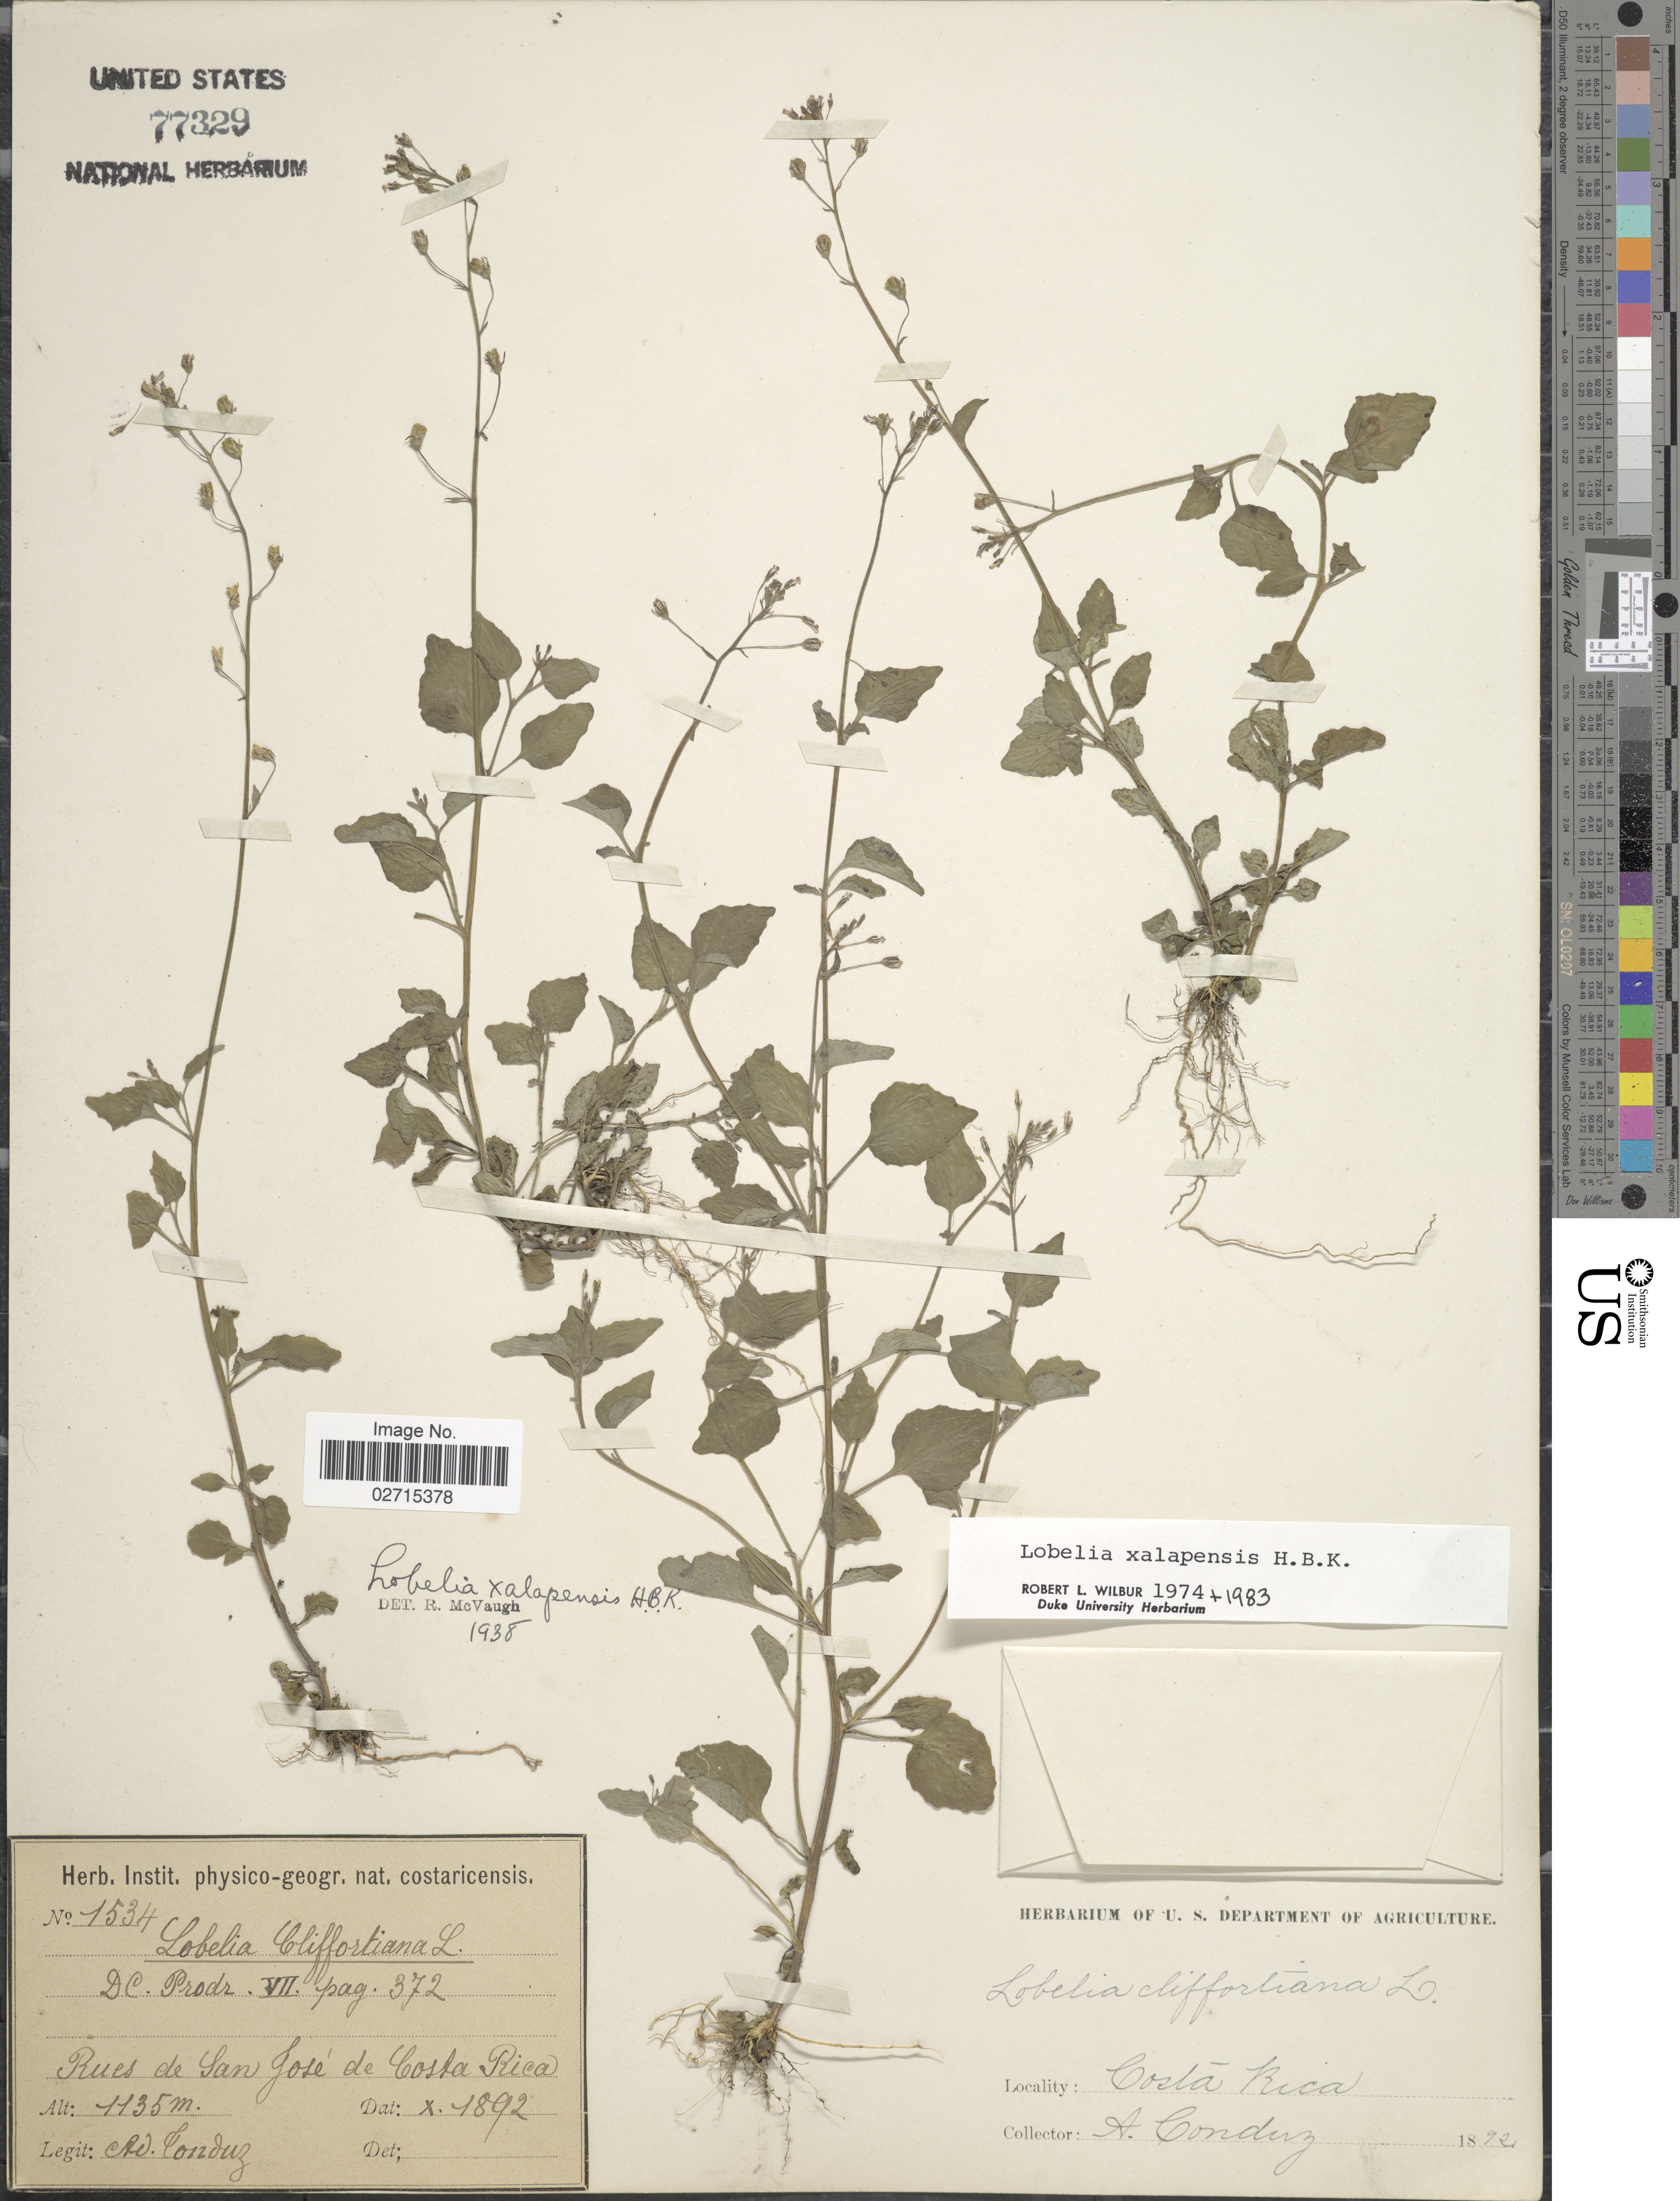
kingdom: Plantae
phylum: Tracheophyta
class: Magnoliopsida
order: Asterales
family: Campanulaceae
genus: Lobelia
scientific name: Lobelia xalapensis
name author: Kunth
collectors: A. Tonduz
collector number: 1534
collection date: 1892-10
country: Costa Rica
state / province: San José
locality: Rues de San José de Costa Rica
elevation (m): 1135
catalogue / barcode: US 77329